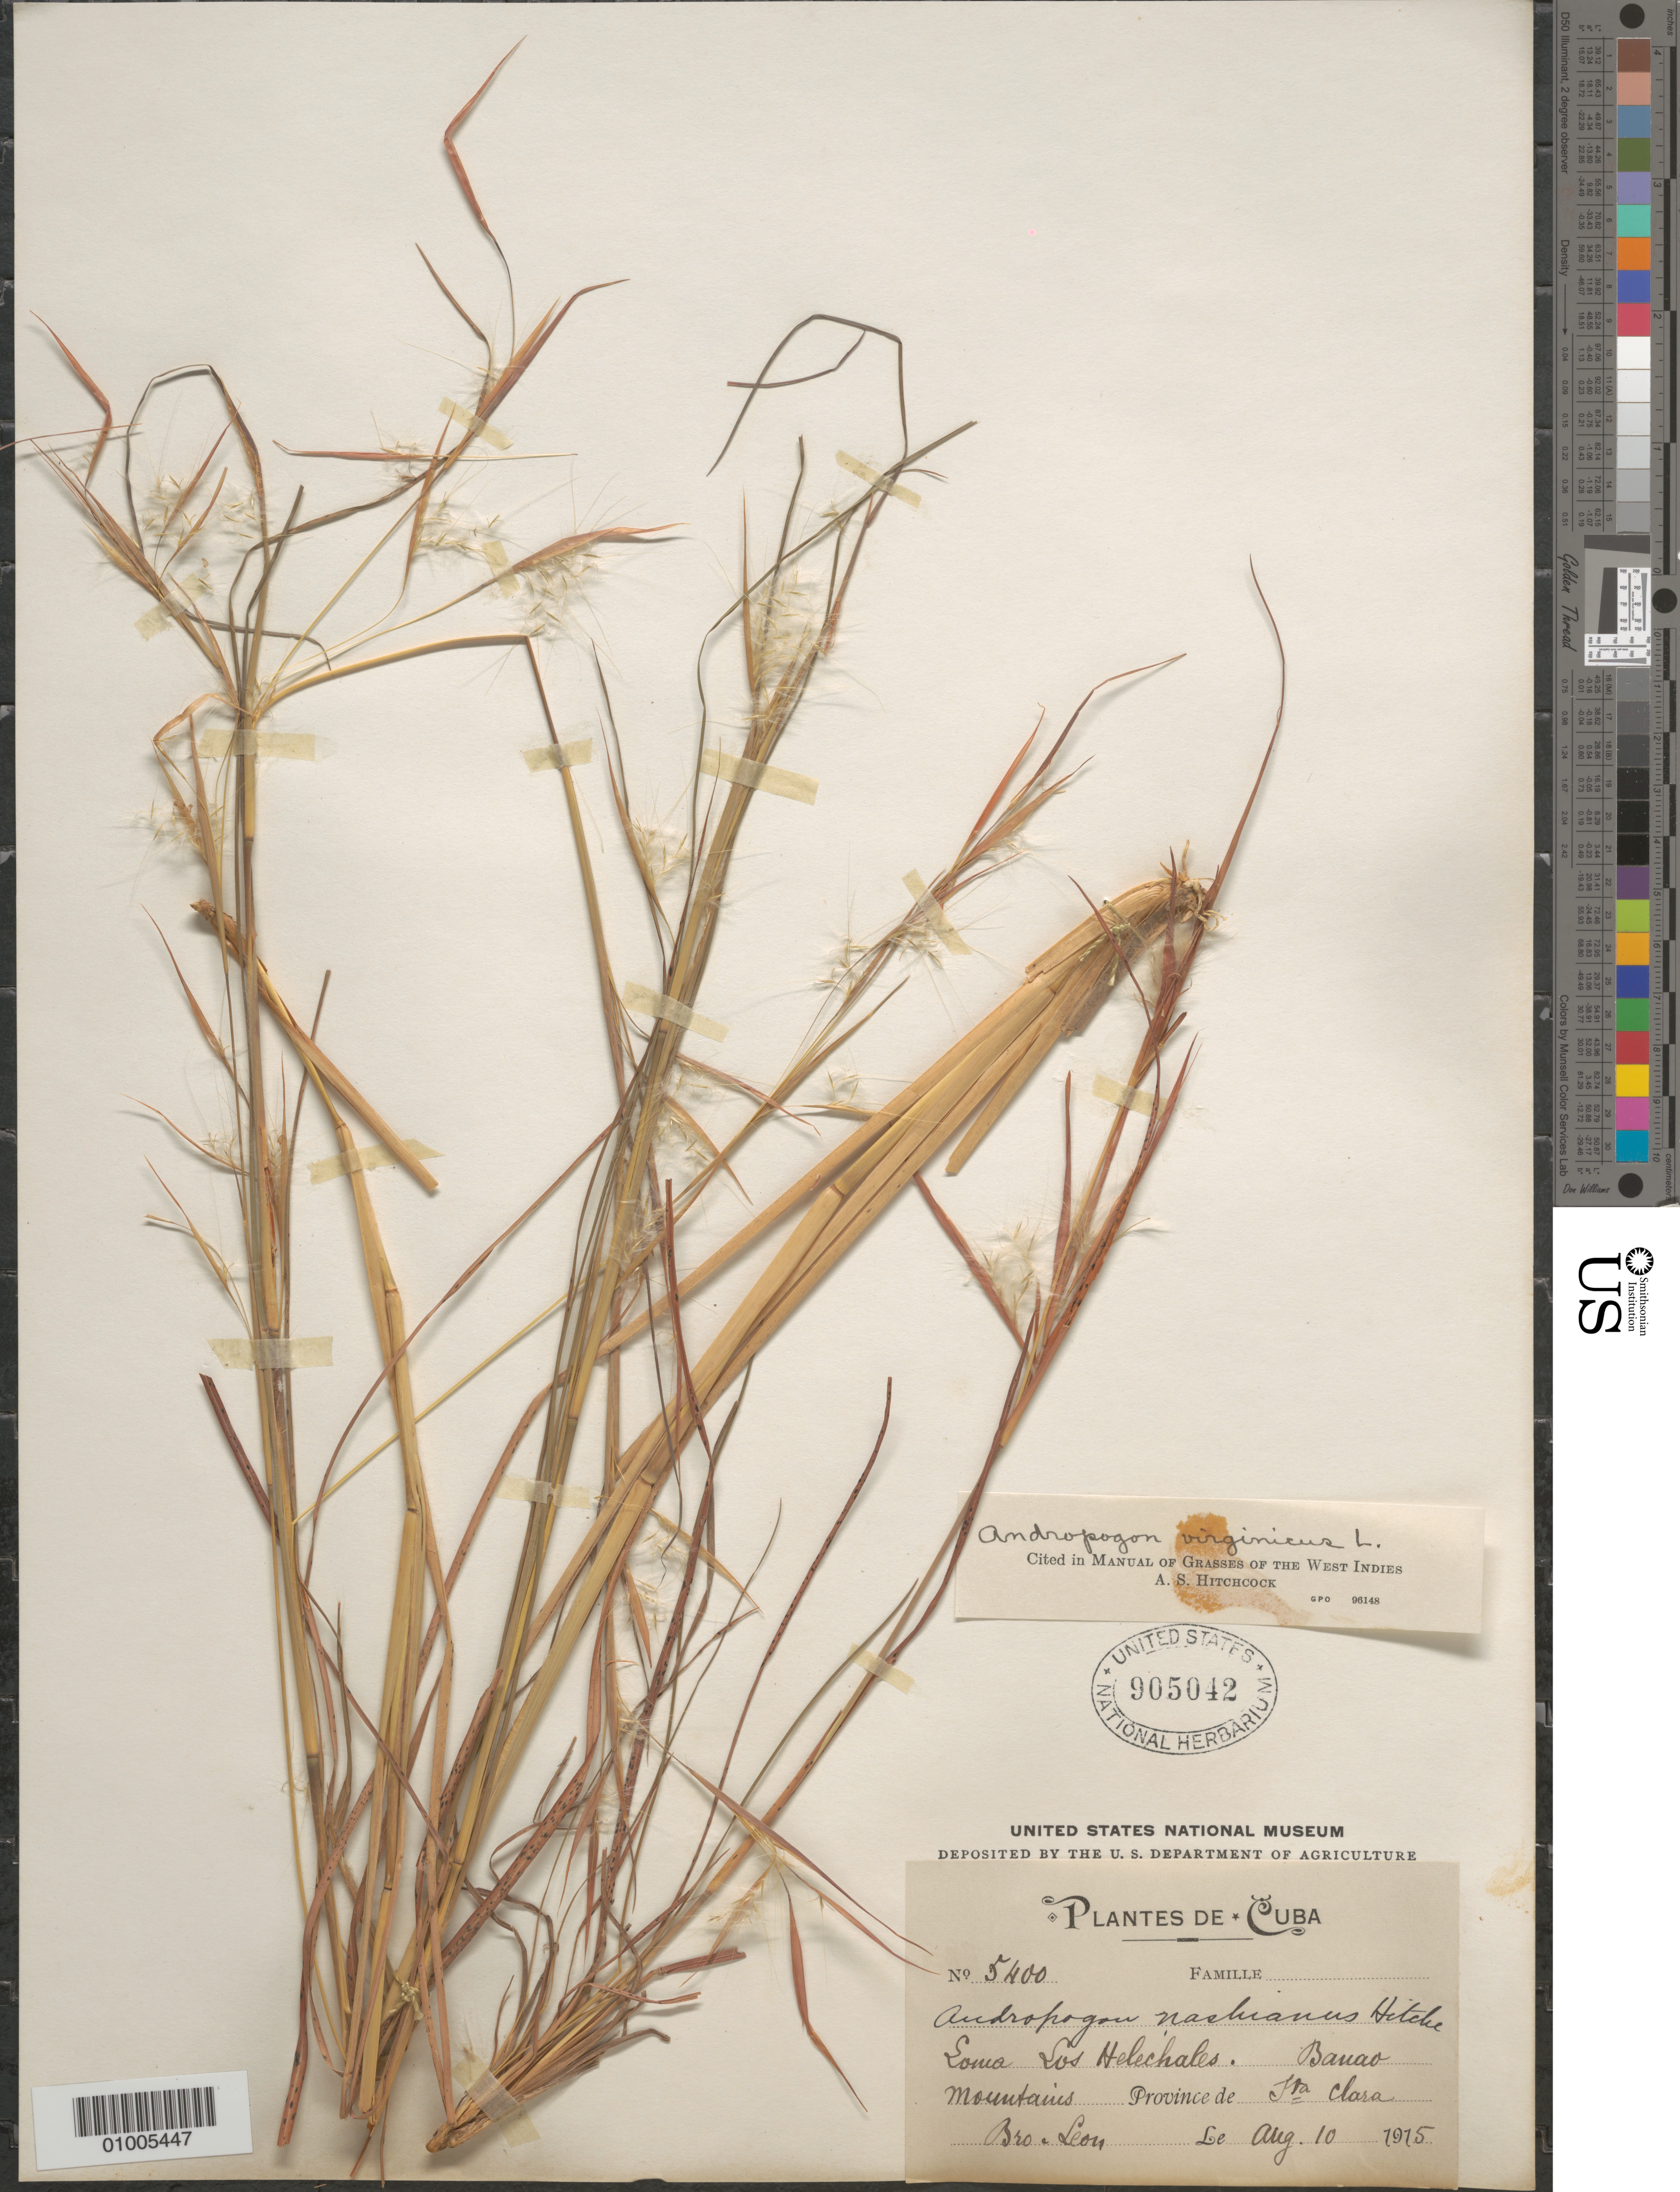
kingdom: Plantae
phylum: Tracheophyta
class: Liliopsida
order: Poales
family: Poaceae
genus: Andropogon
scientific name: Andropogon virginicus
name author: L.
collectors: Bro. León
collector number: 5400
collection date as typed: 10 Aug 1915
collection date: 1915-08-10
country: Cuba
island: Cuba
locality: Loma Los Helechales Banao Mountains Province de Sta Clara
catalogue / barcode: US 905042